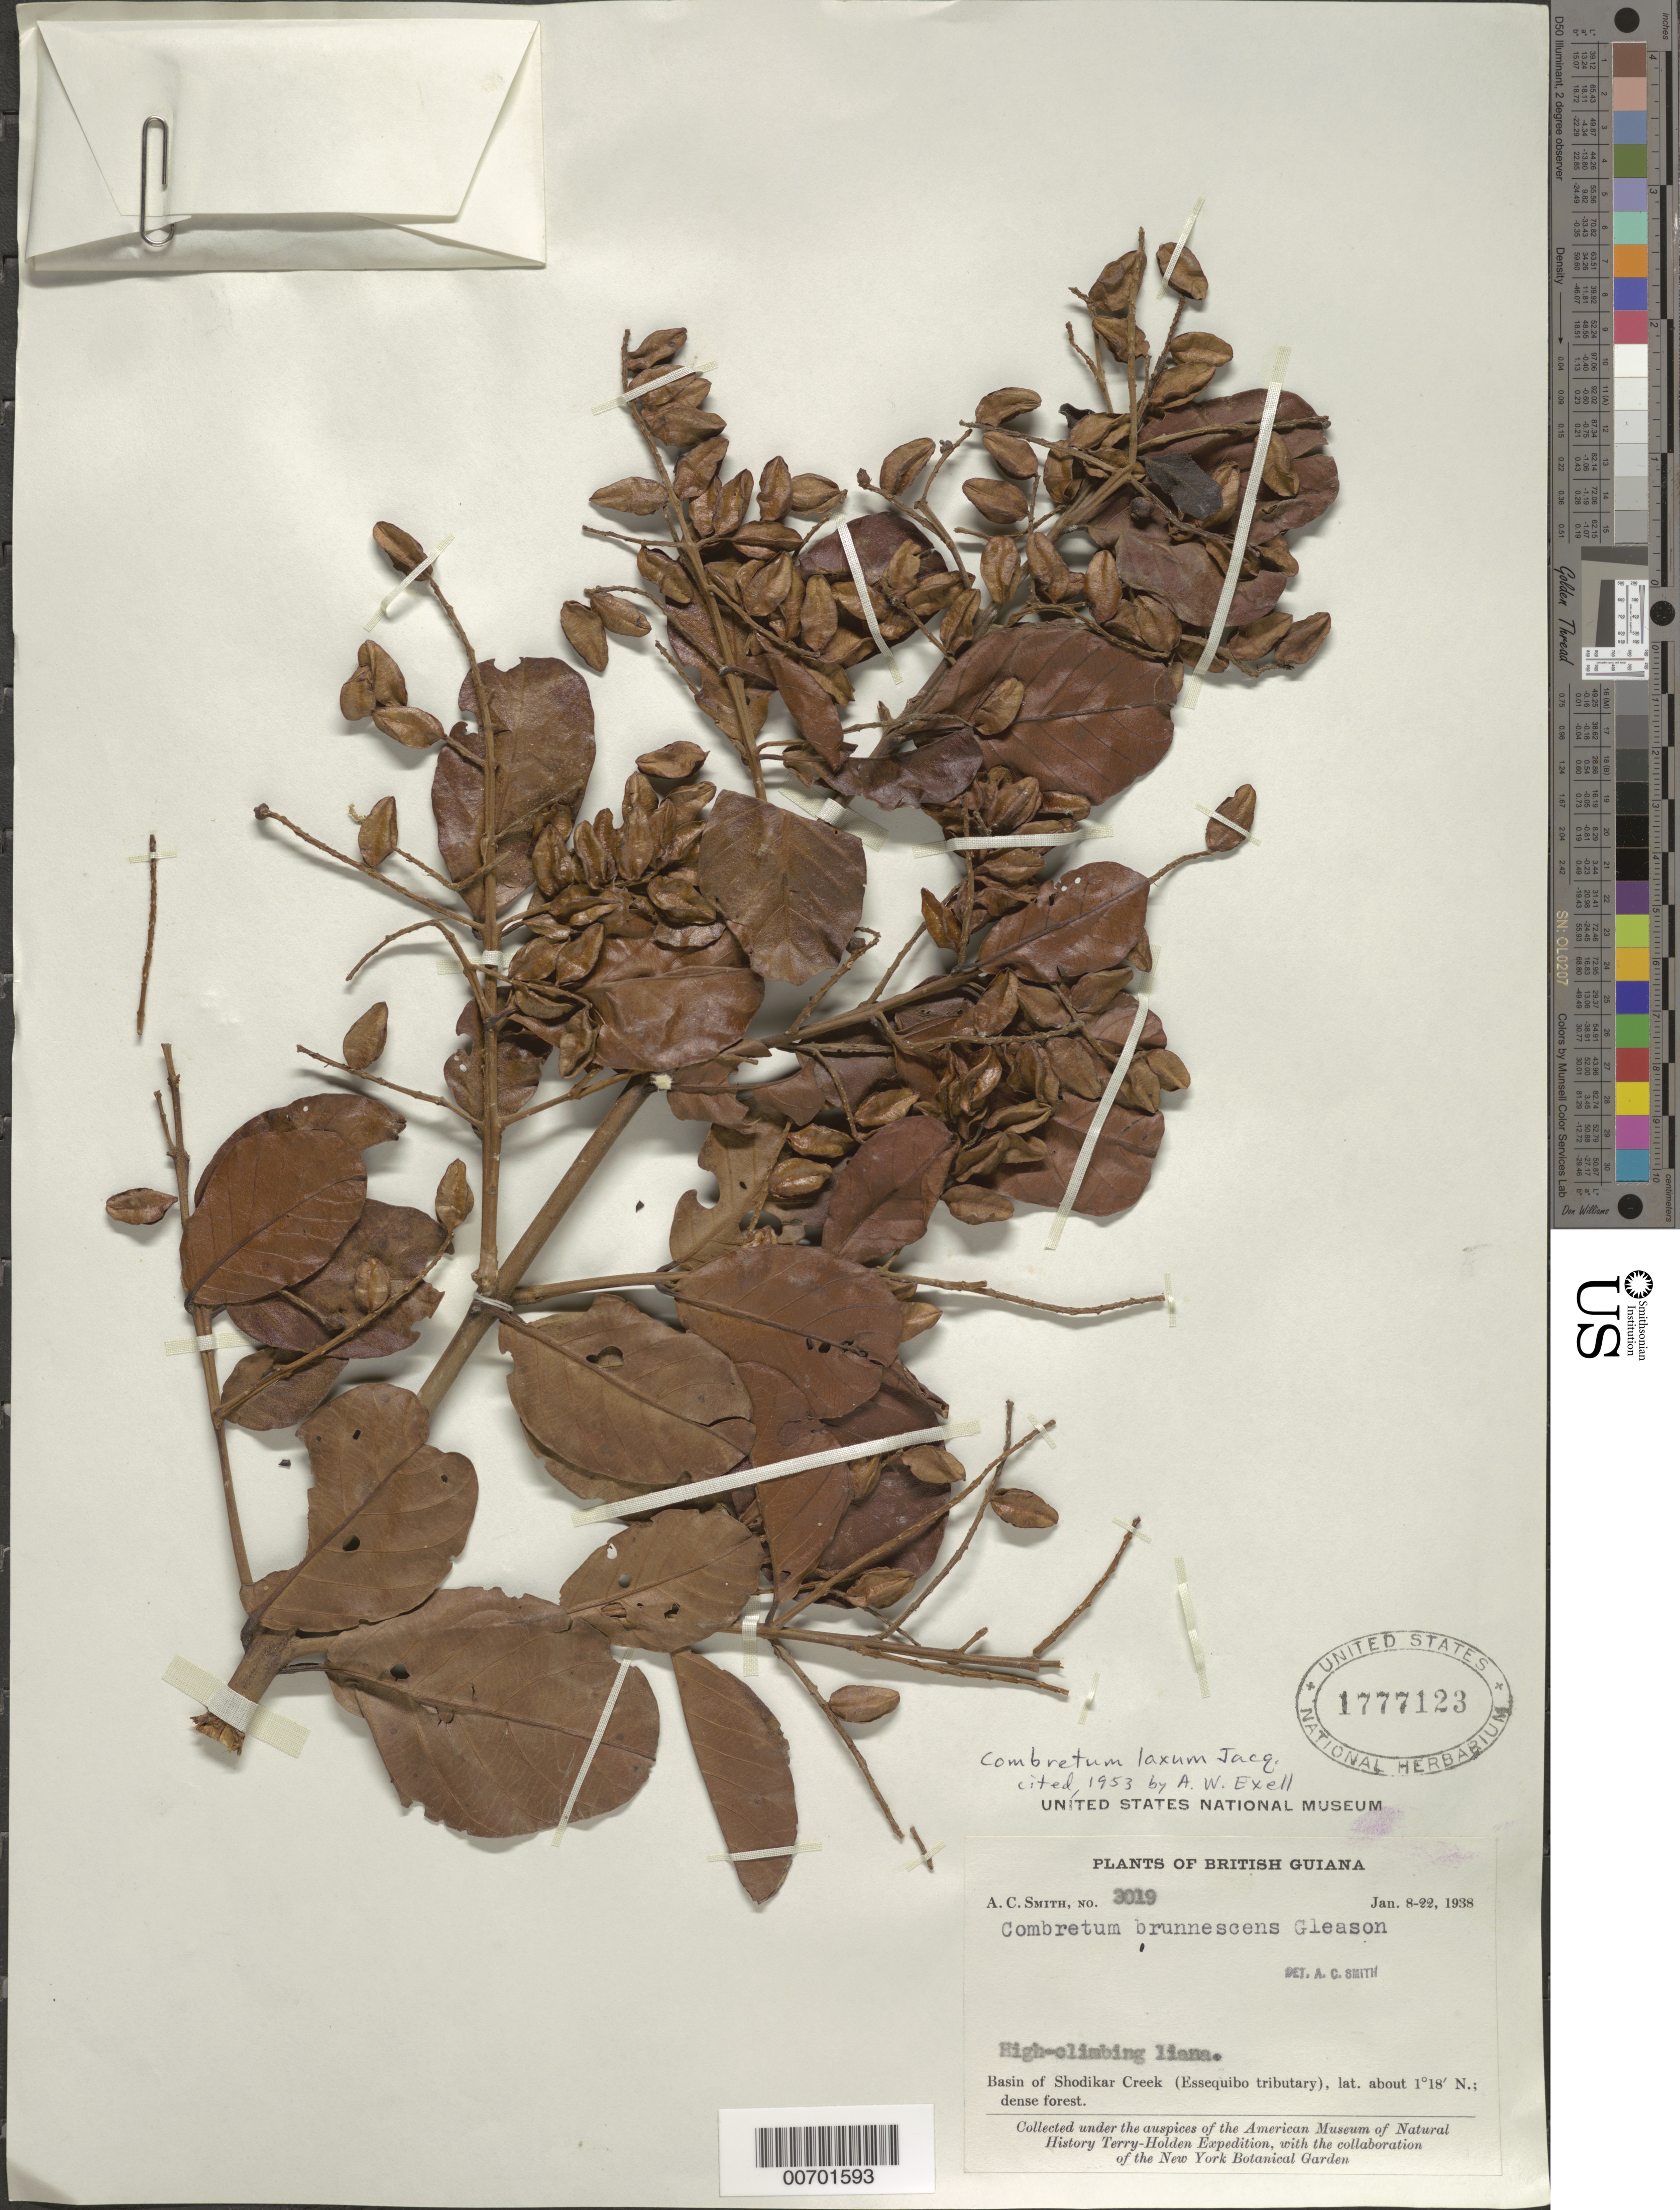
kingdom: Plantae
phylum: Tracheophyta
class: Magnoliopsida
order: Myrtales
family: Combretaceae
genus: Combretum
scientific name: Combretum laxum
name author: Jacq.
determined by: Exell, A. W.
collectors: A. C. Smith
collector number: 3019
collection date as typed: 8-Jan-38 to 22-Jan-38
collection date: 1938-01-08/1938-01-22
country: Guyana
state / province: U. Takutu-U. Essequibo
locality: Shodikar Creek, basin of (Essequibo tributary)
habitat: Dense forest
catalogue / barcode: US 1777123